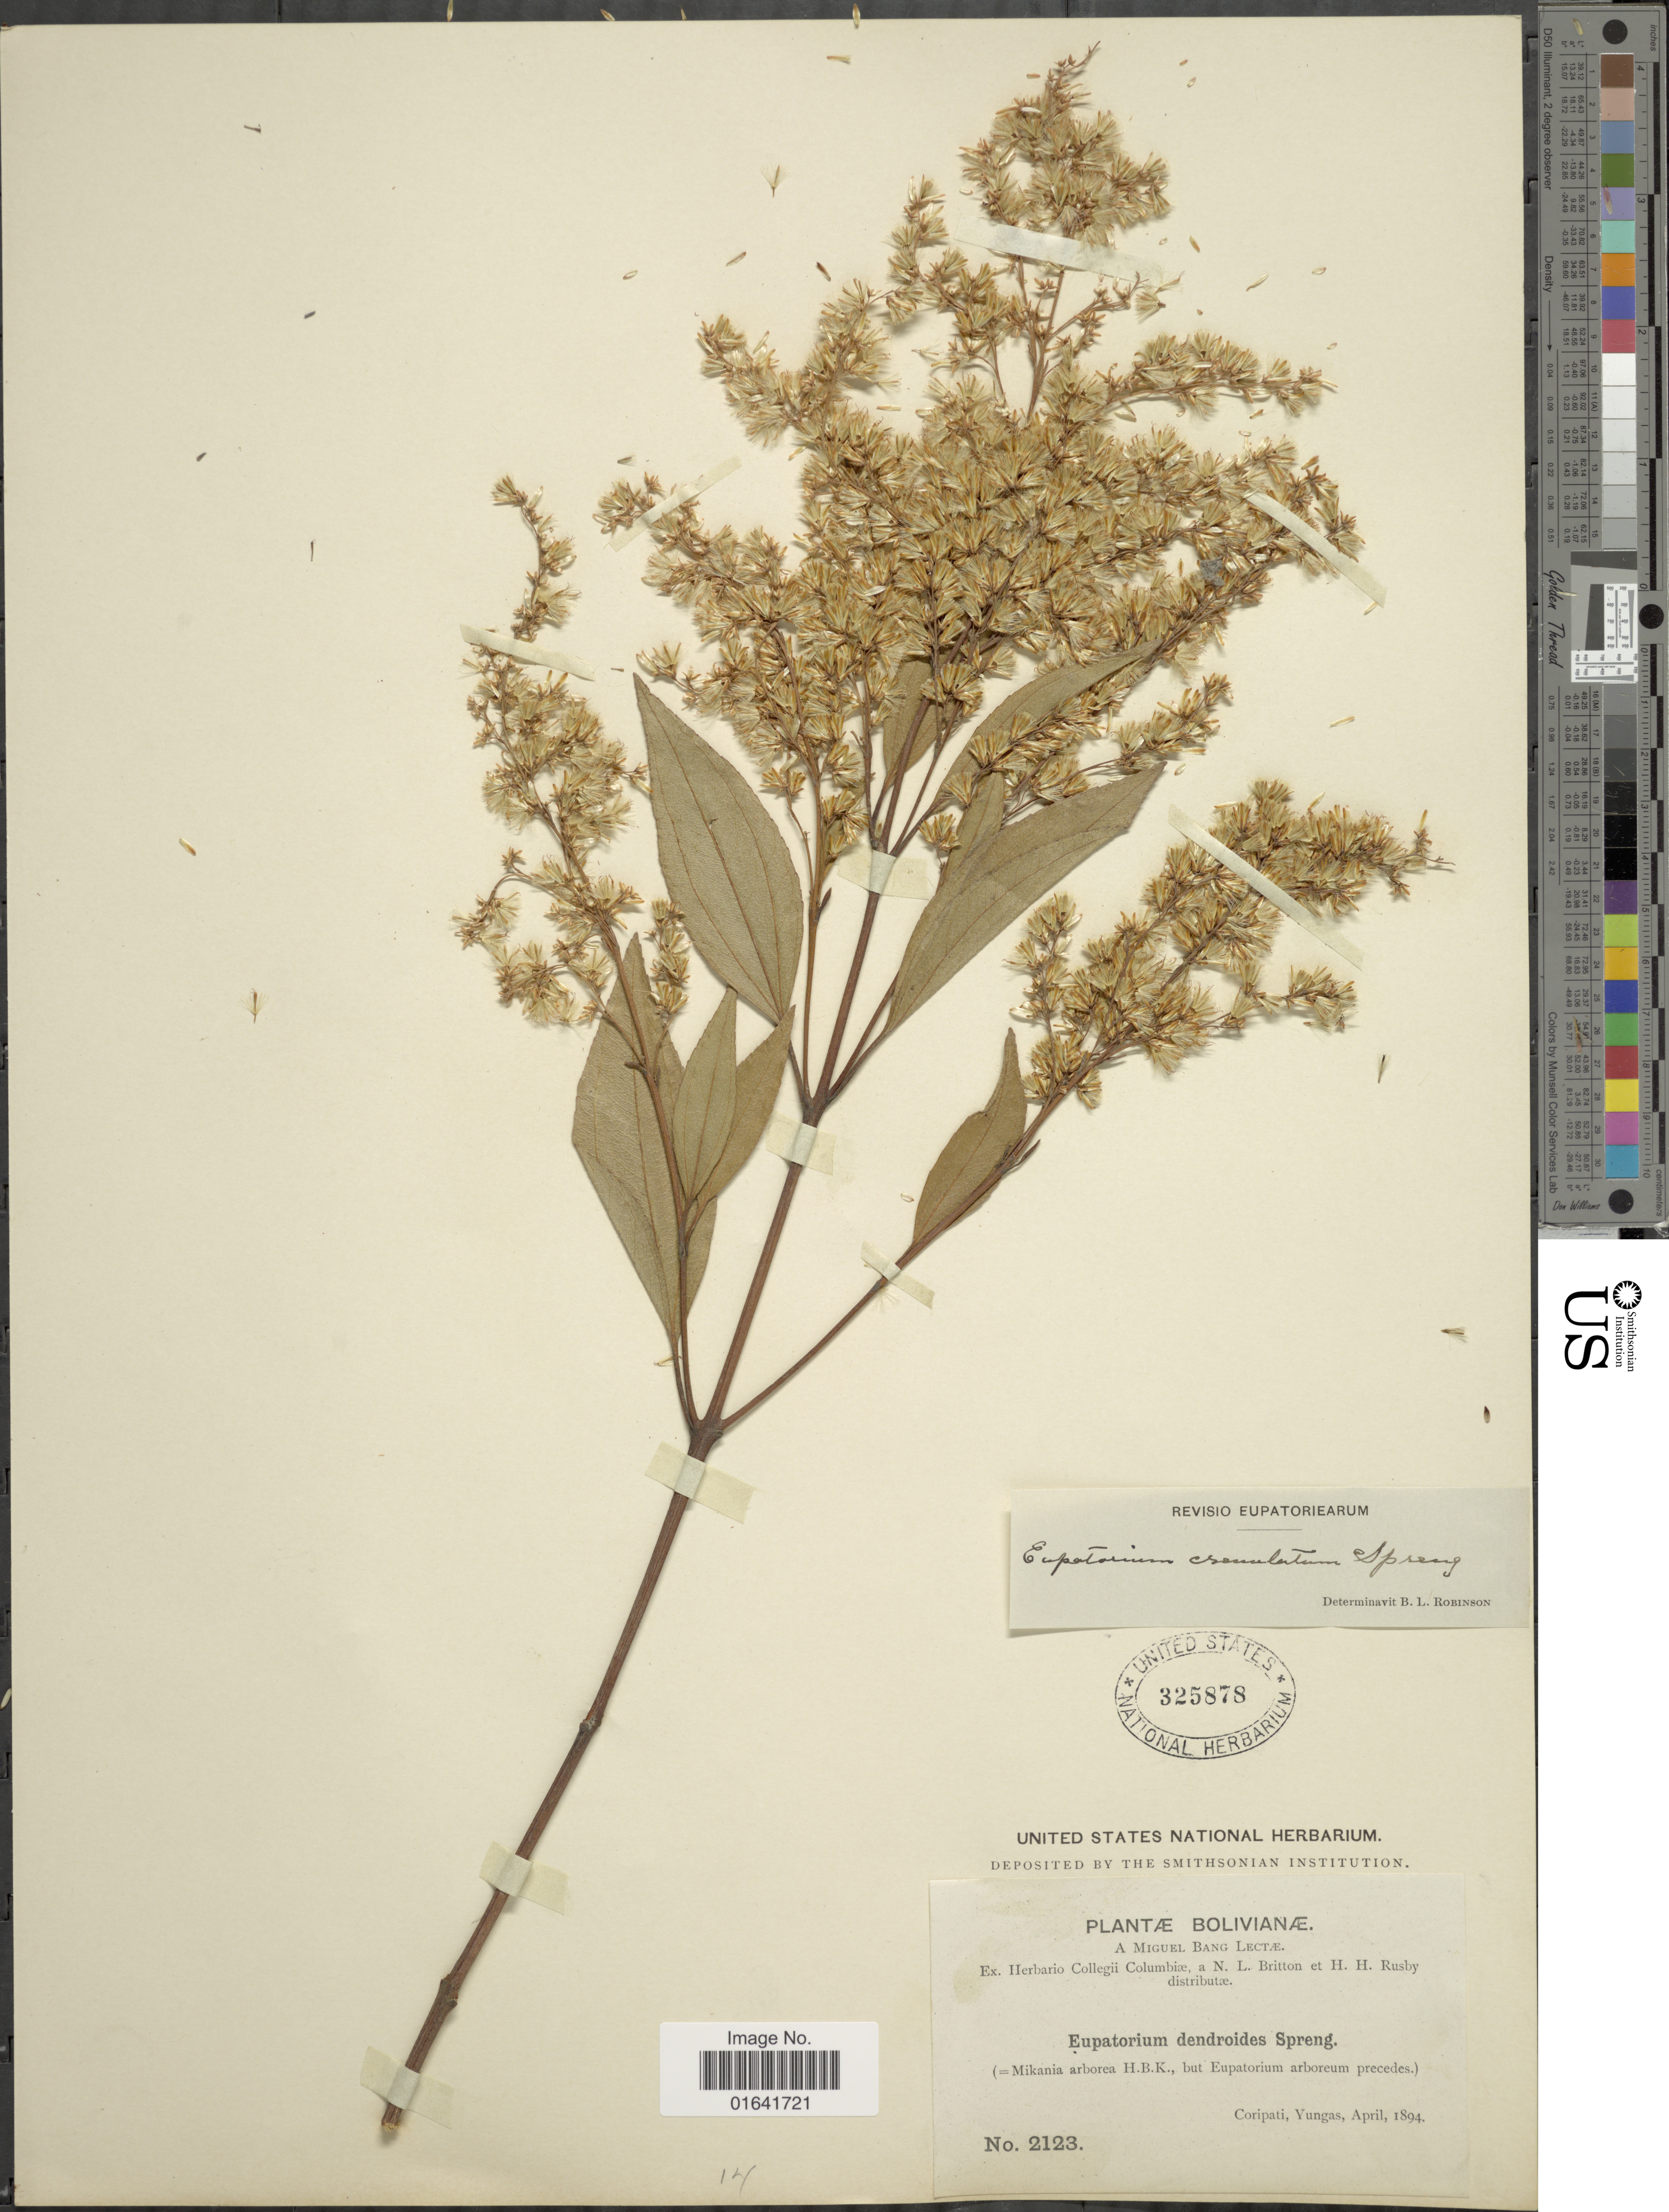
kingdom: Plantae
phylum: Tracheophyta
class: Magnoliopsida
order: Asterales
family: Asteraceae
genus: Raulinoreitzia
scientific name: Raulinoreitzia crenulata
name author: (Spreng.) R.M. King & H. Rob.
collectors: M. Bang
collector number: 2123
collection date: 1894-04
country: Bolivia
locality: Coripati, Yungas.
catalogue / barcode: US 325878